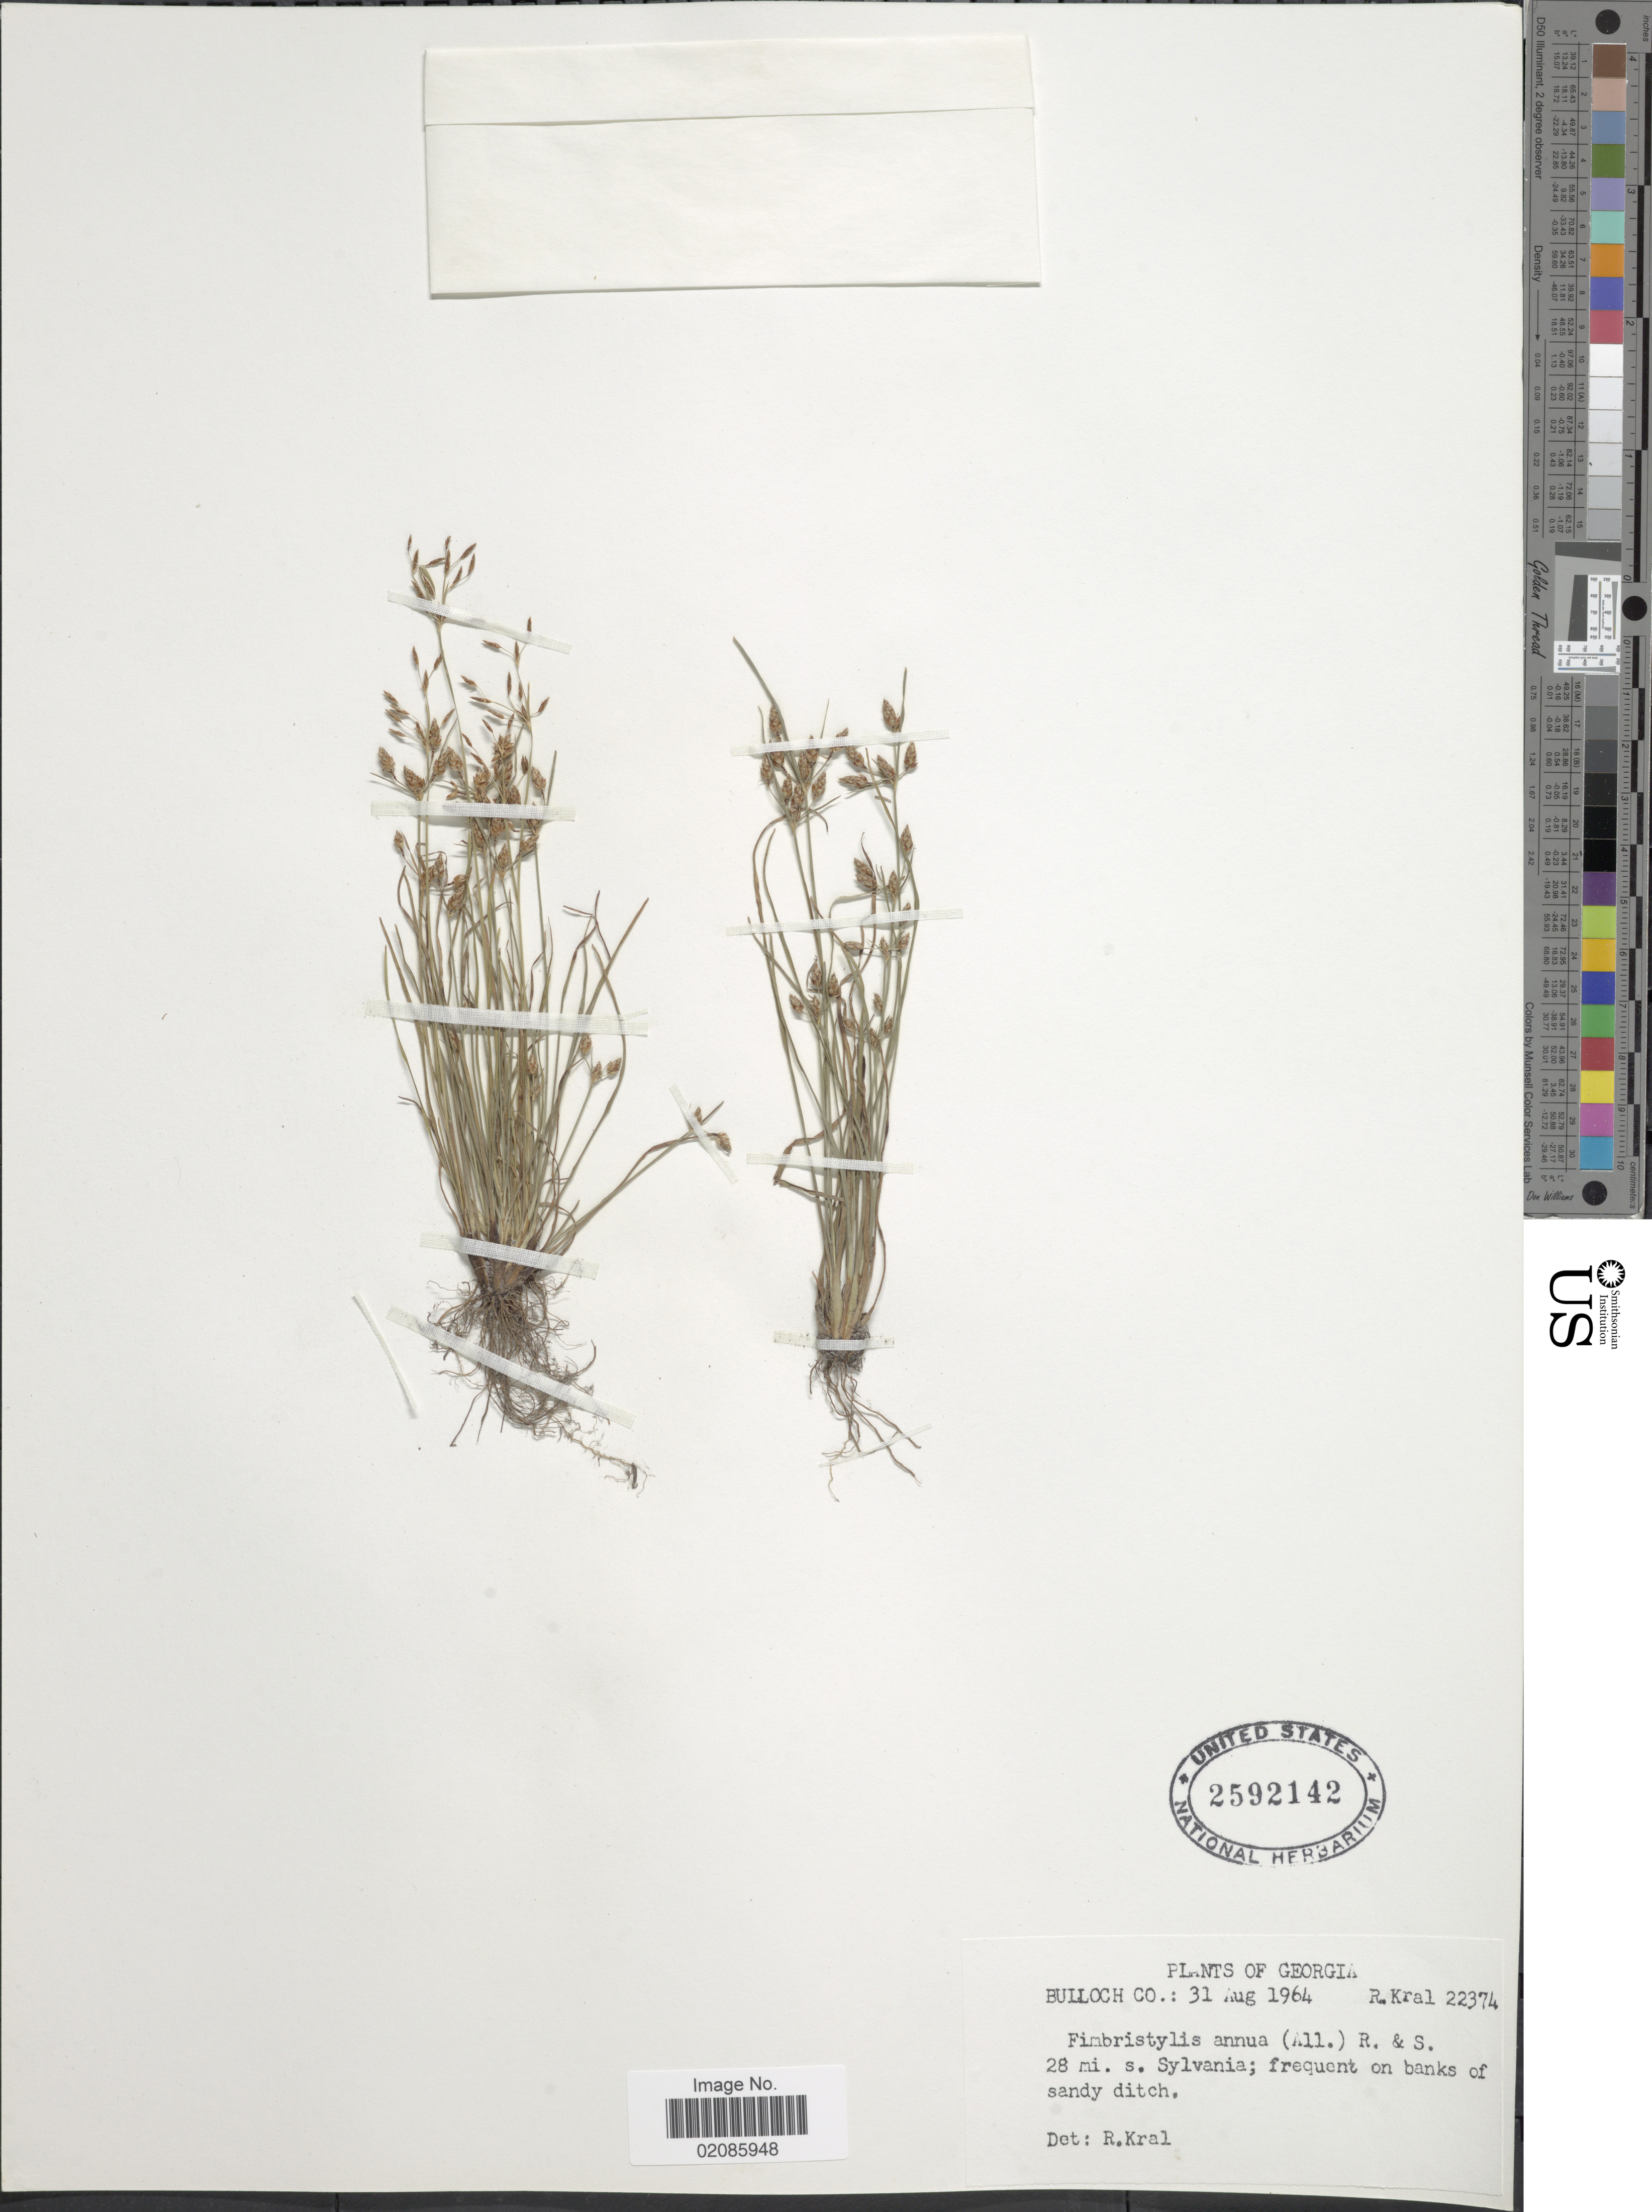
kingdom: Plantae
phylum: Tracheophyta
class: Liliopsida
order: Poales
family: Cyperaceae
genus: Fimbristylis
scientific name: Fimbristylis annua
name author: (All.) Roem. & Schult.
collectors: R. Kral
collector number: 22374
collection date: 1964-08-31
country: United States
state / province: Georgia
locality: Bulloch Co. 28 mi. s. Sylvania;p frequent on banks of sandy ditch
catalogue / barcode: US 2592142